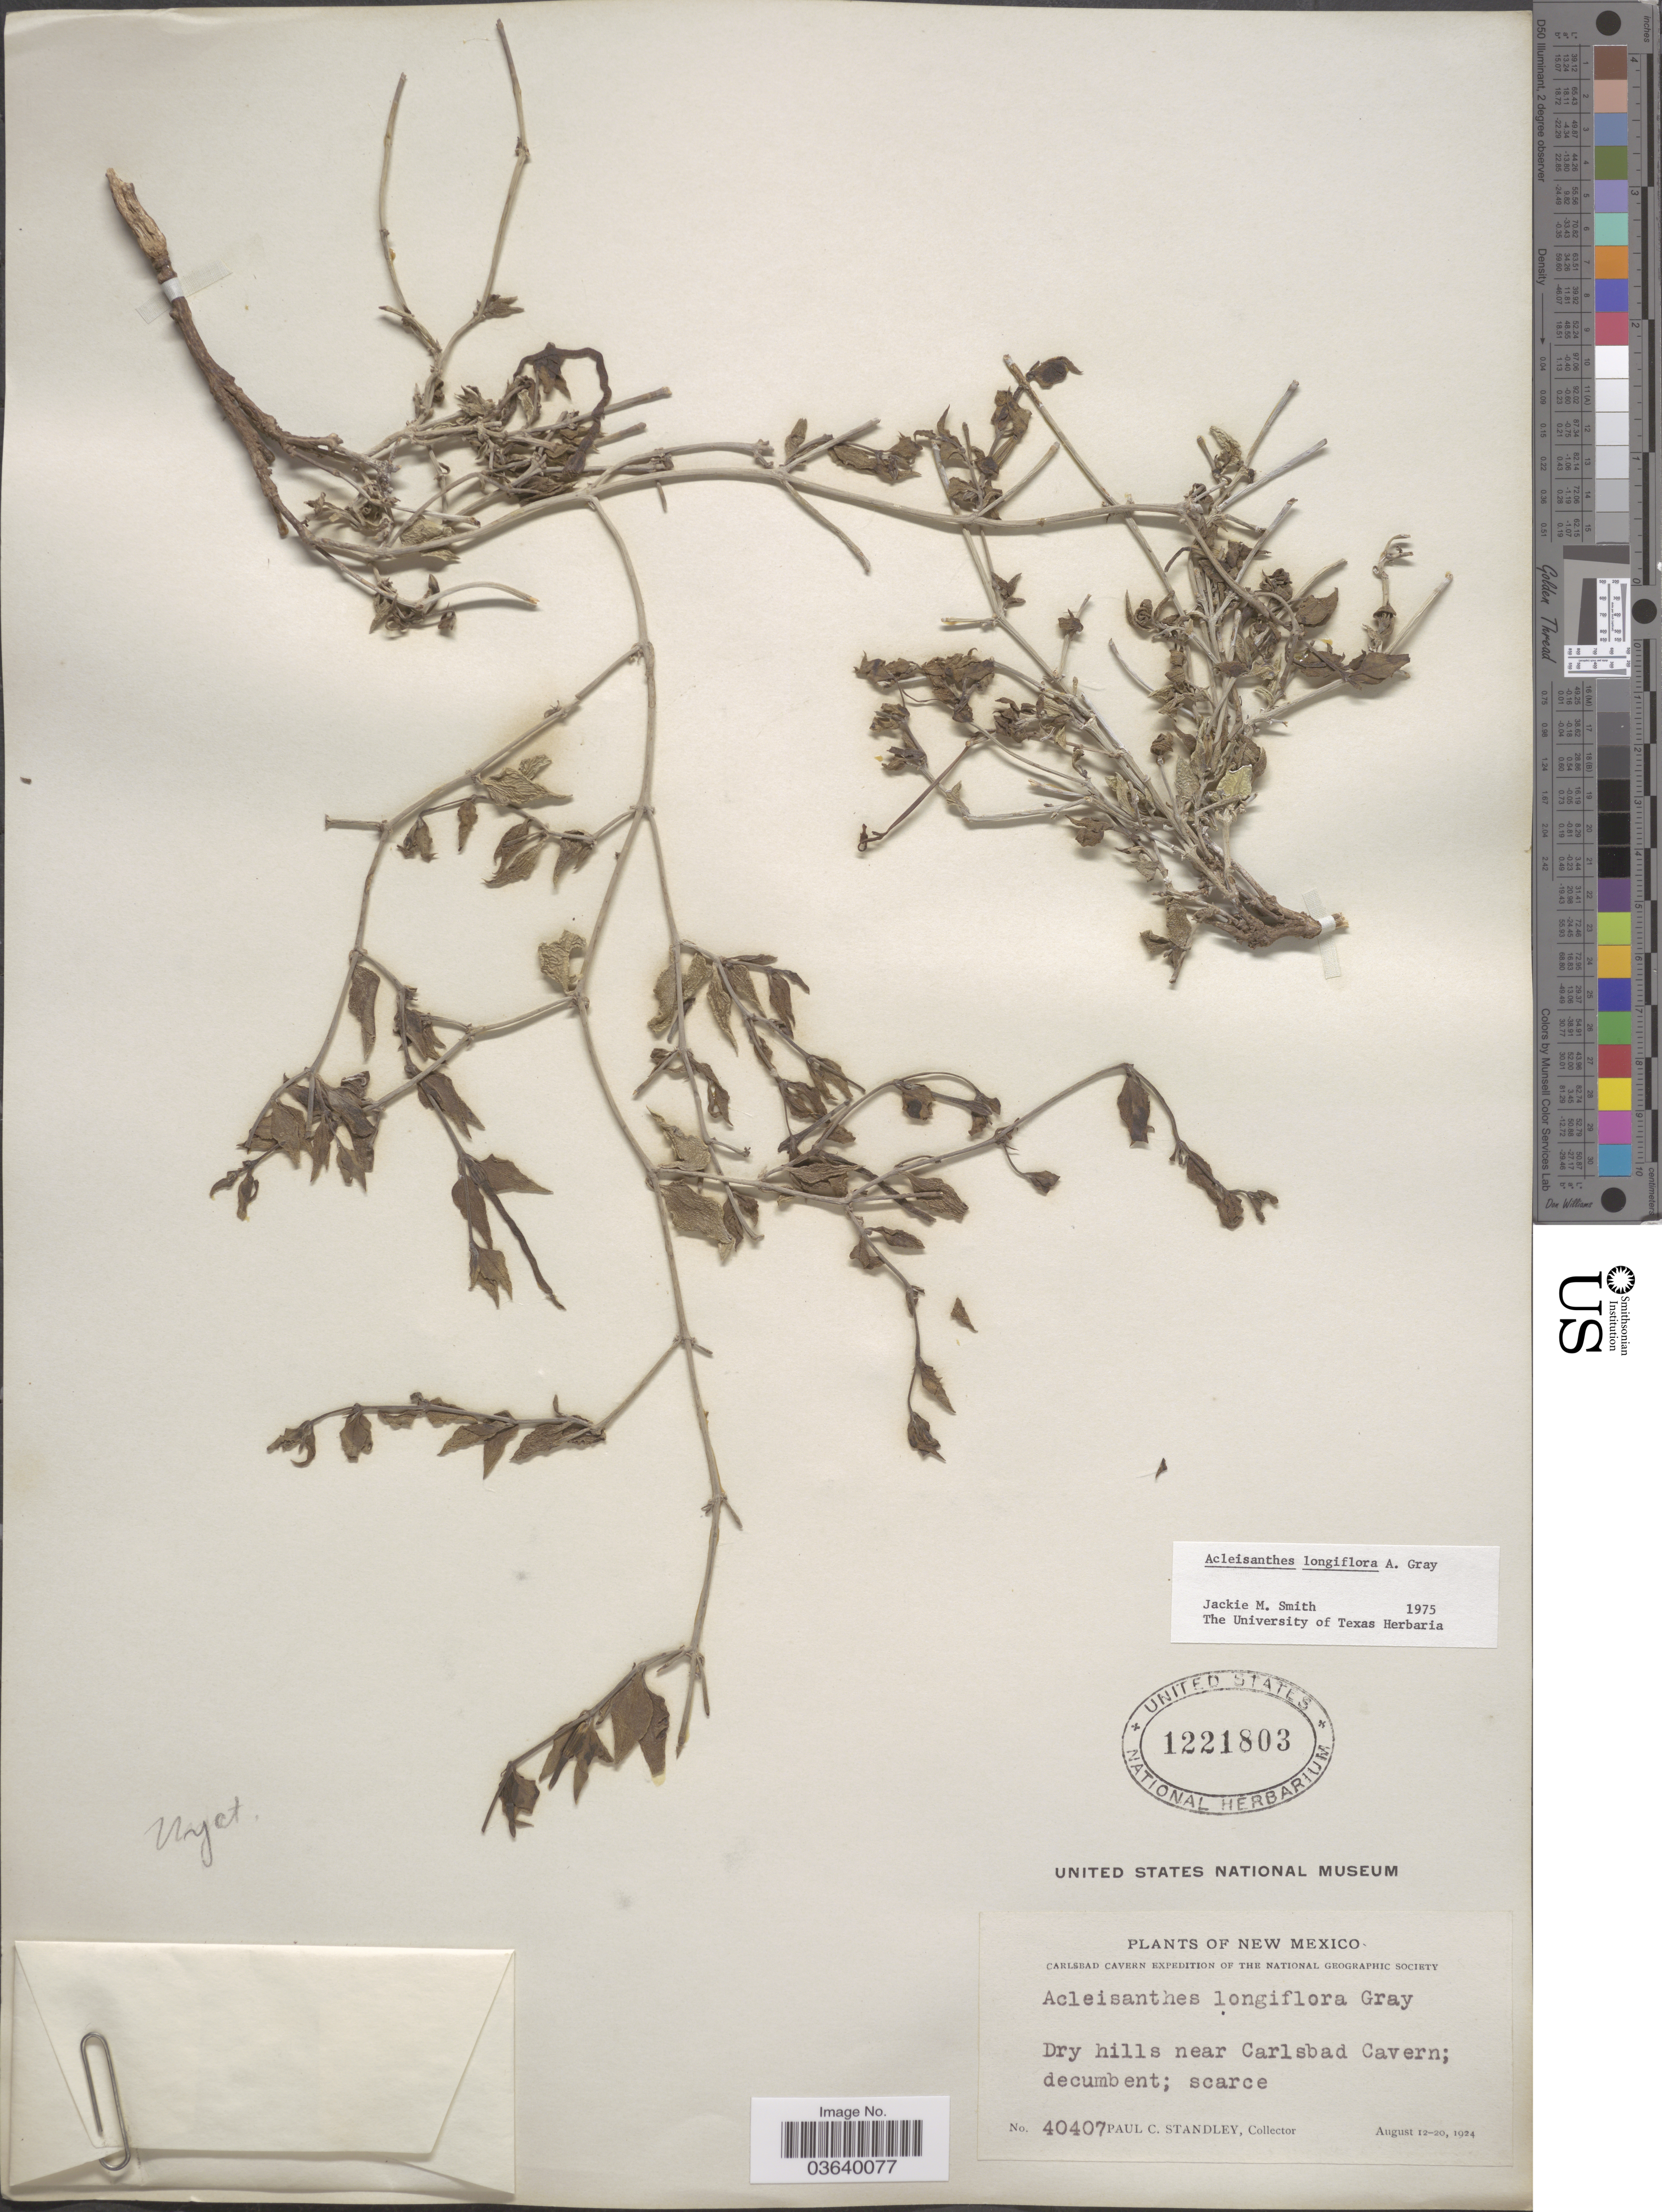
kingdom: Plantae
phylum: Tracheophyta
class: Magnoliopsida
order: Caryophyllales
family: Nyctaginaceae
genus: Acleisanthes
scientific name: Acleisanthes longiflora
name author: A. Gray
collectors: P. C. Standley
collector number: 40407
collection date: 1924-08-12/1924-08-20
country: United States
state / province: New Mexico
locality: Dry hills near Carlsbad Cavern.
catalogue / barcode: US 1221803